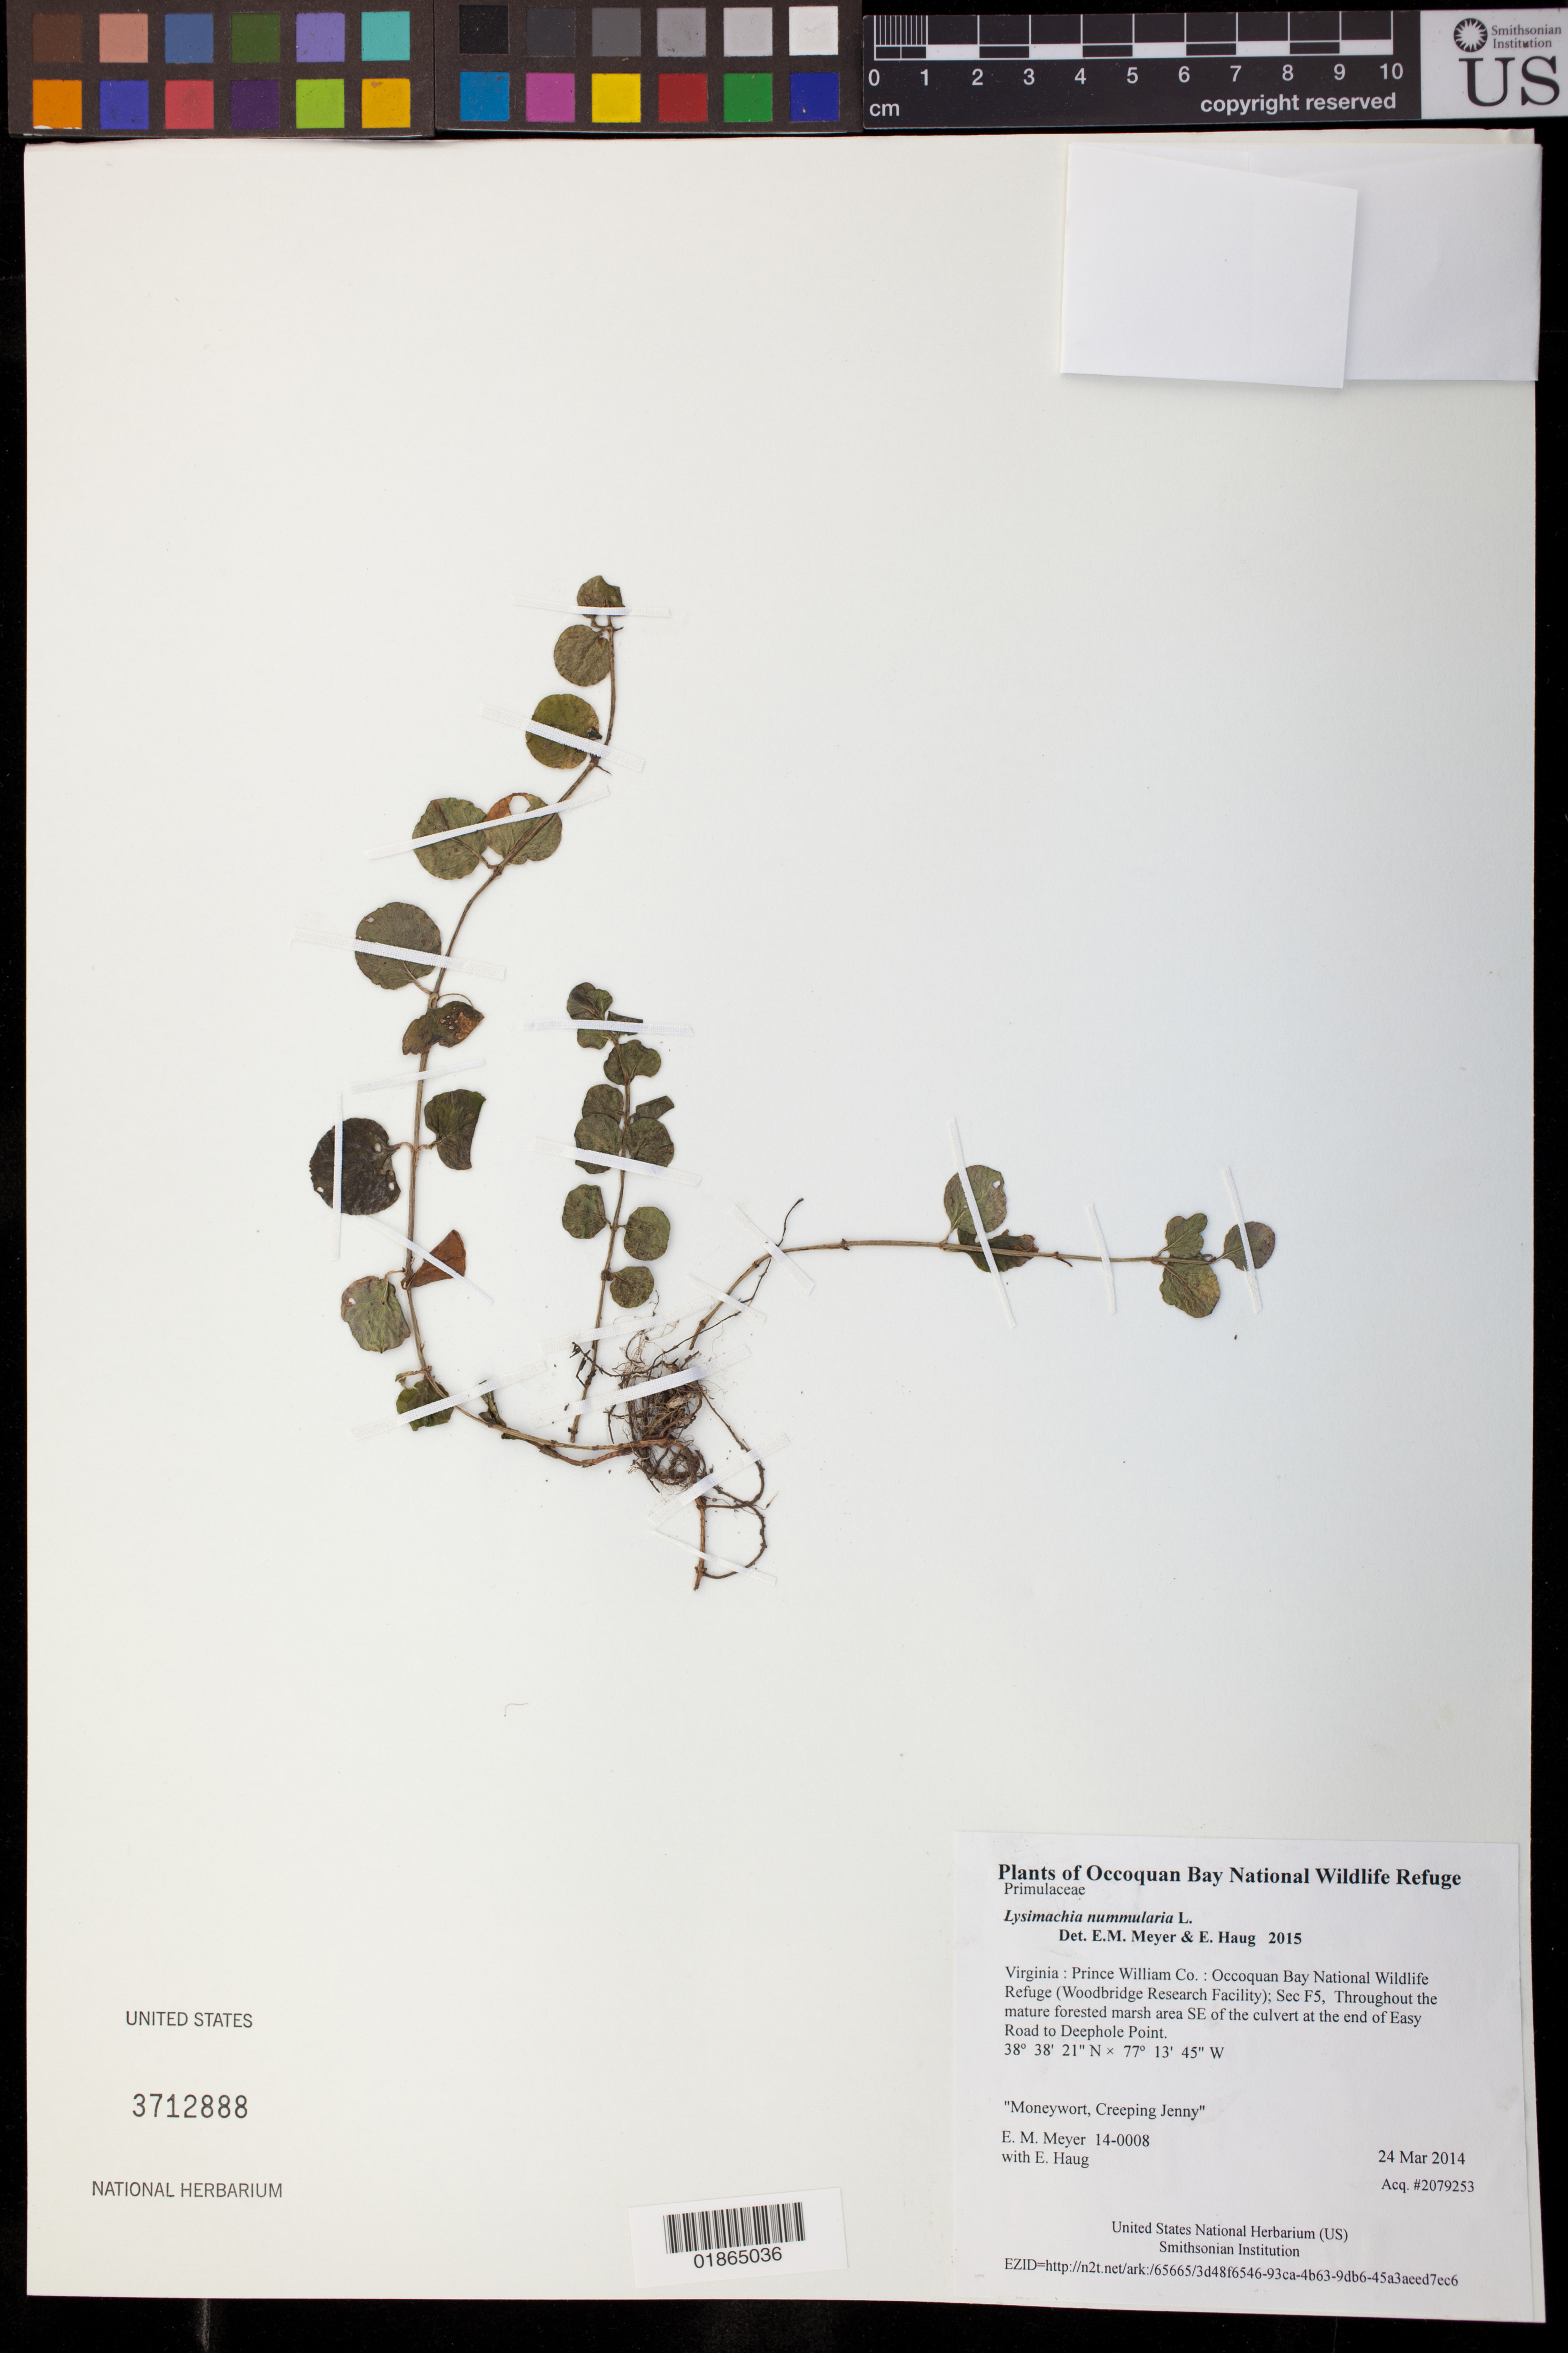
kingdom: Plantae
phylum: Tracheophyta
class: Magnoliopsida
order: Ericales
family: Primulaceae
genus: Lysimachia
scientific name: Lysimachia nummularia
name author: L.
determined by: Meyer, E. M.; Haug, E.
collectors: E. M. Meyer & E. Haug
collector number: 14-0008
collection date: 2014-03-24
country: United States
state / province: Virginia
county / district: Prince William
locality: Occoquan Bay National Wildlife Refuge (Woodbridge Research Facility); Sec F5, Throughout the mature forested marsh area SE of the culvert at the end of Easy Road to Deephole Point.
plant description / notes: Moneywort, Creeping Jenny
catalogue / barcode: US 3712888